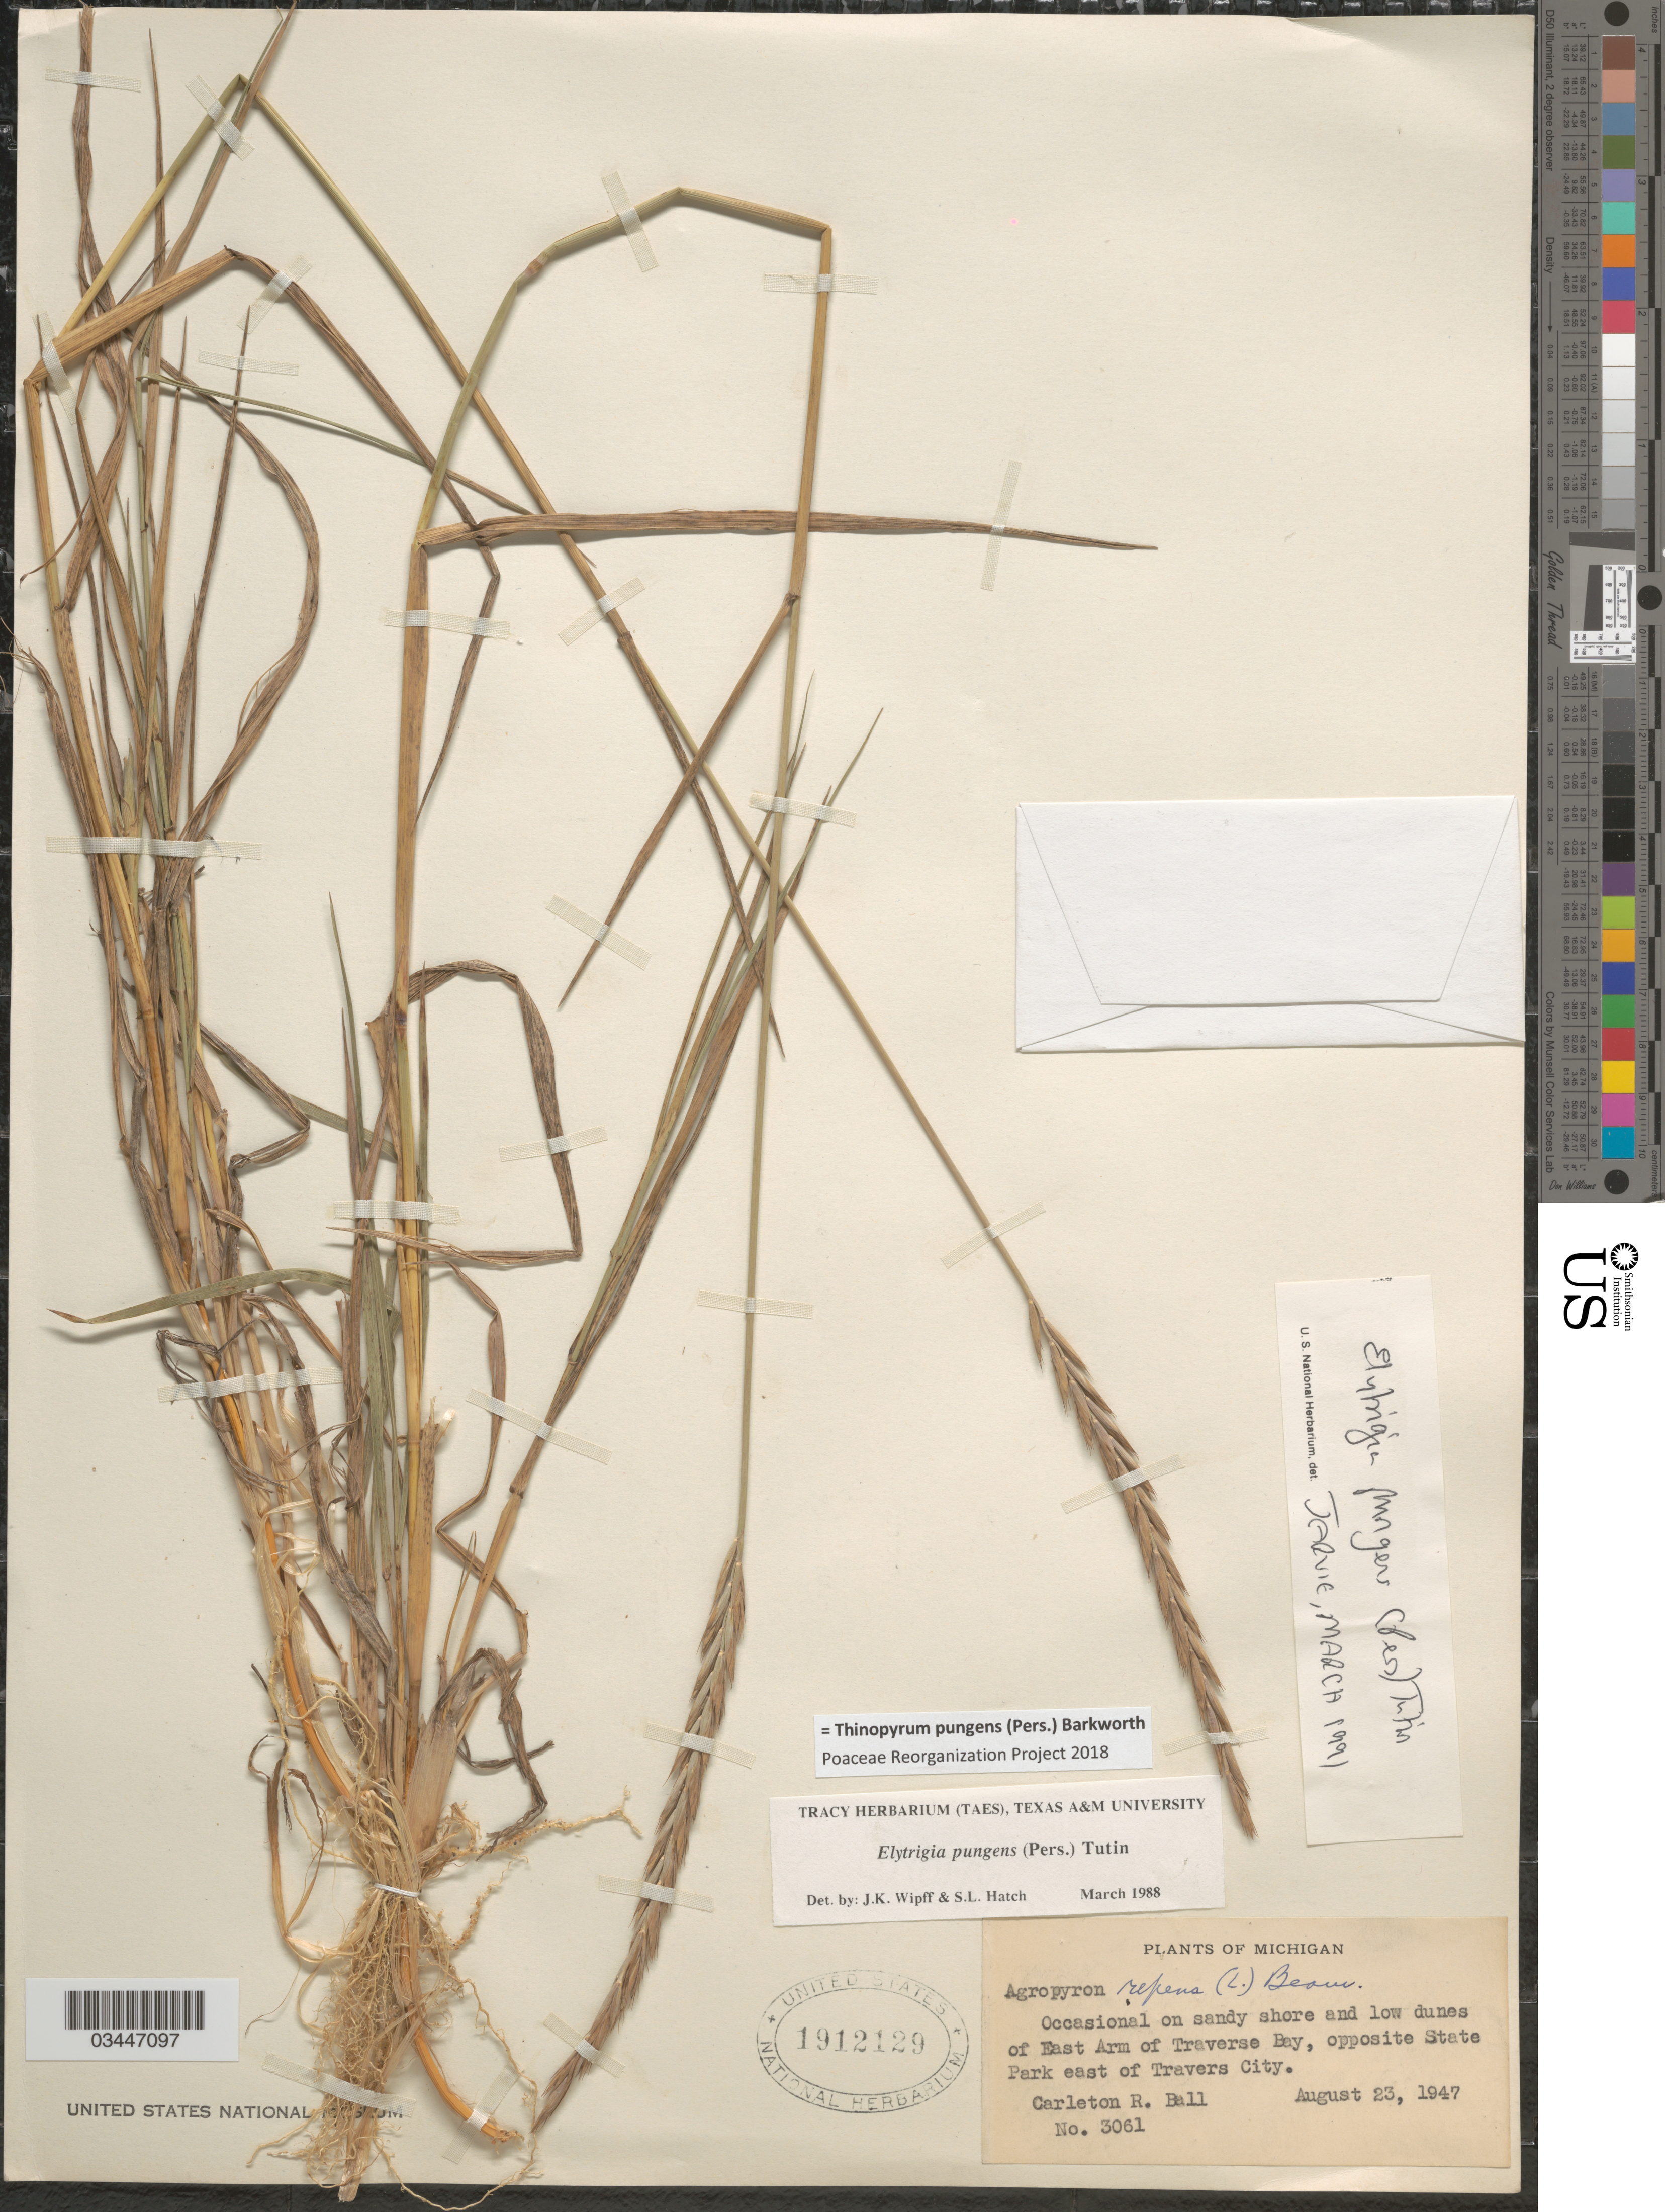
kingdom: Plantae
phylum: Tracheophyta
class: Liliopsida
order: Poales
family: Poaceae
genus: Thinopyrum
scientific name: Thinopyrum pungens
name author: (Pers.) Barkworth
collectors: C. R. Ball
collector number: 3061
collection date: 1947-08-23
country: United States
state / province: Michigan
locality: Occasional on sandy shore and low dunes of East Arm of Traverse Bay, opposite State Park east of Traverse City.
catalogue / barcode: US 1912129